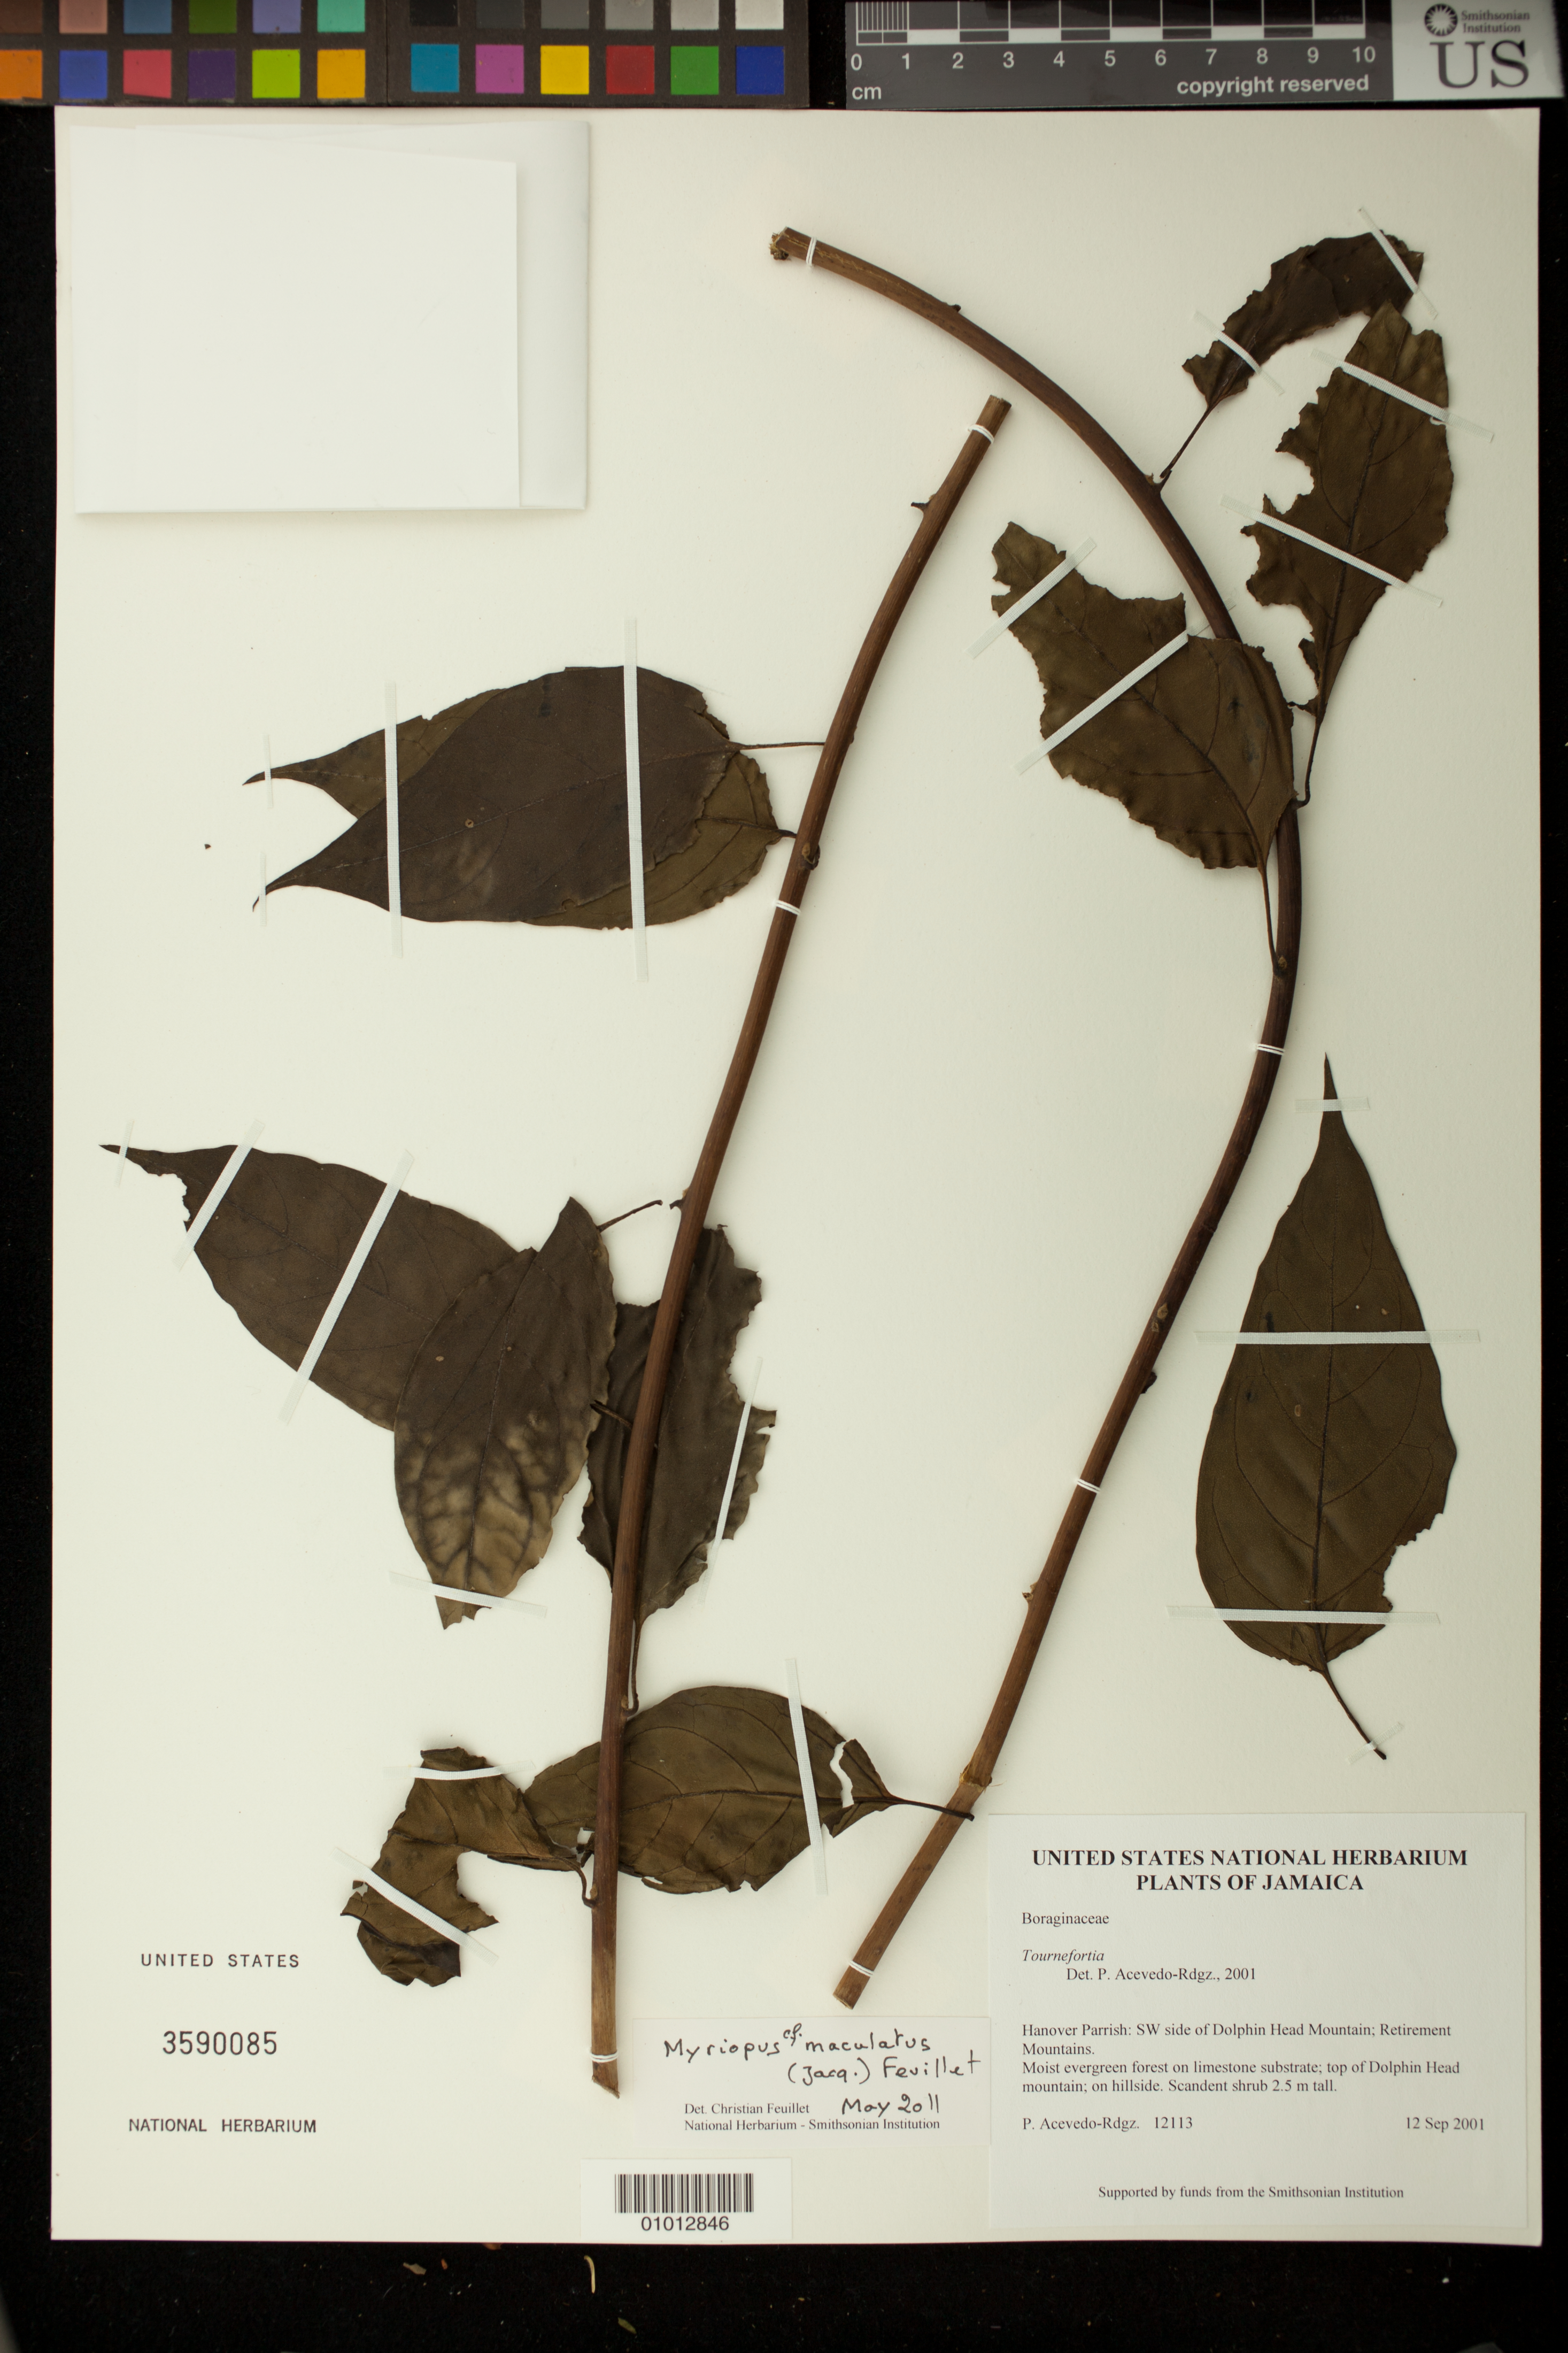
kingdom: Plantae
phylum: Tracheophyta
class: Magnoliopsida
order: Boraginales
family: Heliotropiaceae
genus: Myriopus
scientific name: Myriopus maculatus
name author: (Jacq.) Feuillet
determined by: Feuillet, C.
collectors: P. Acevedo-Rodr.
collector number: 12113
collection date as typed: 12 Sep 2001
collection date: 2001-09-12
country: Jamaica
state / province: Hanover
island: Jamaica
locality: Hanover Parrish: SW side of Dolphin Head Mountain; Retirement Mountains.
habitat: Moist evergreen forest on limestone substrate; top of Dolphin Head mountain; on hillside.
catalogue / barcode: US 3590085